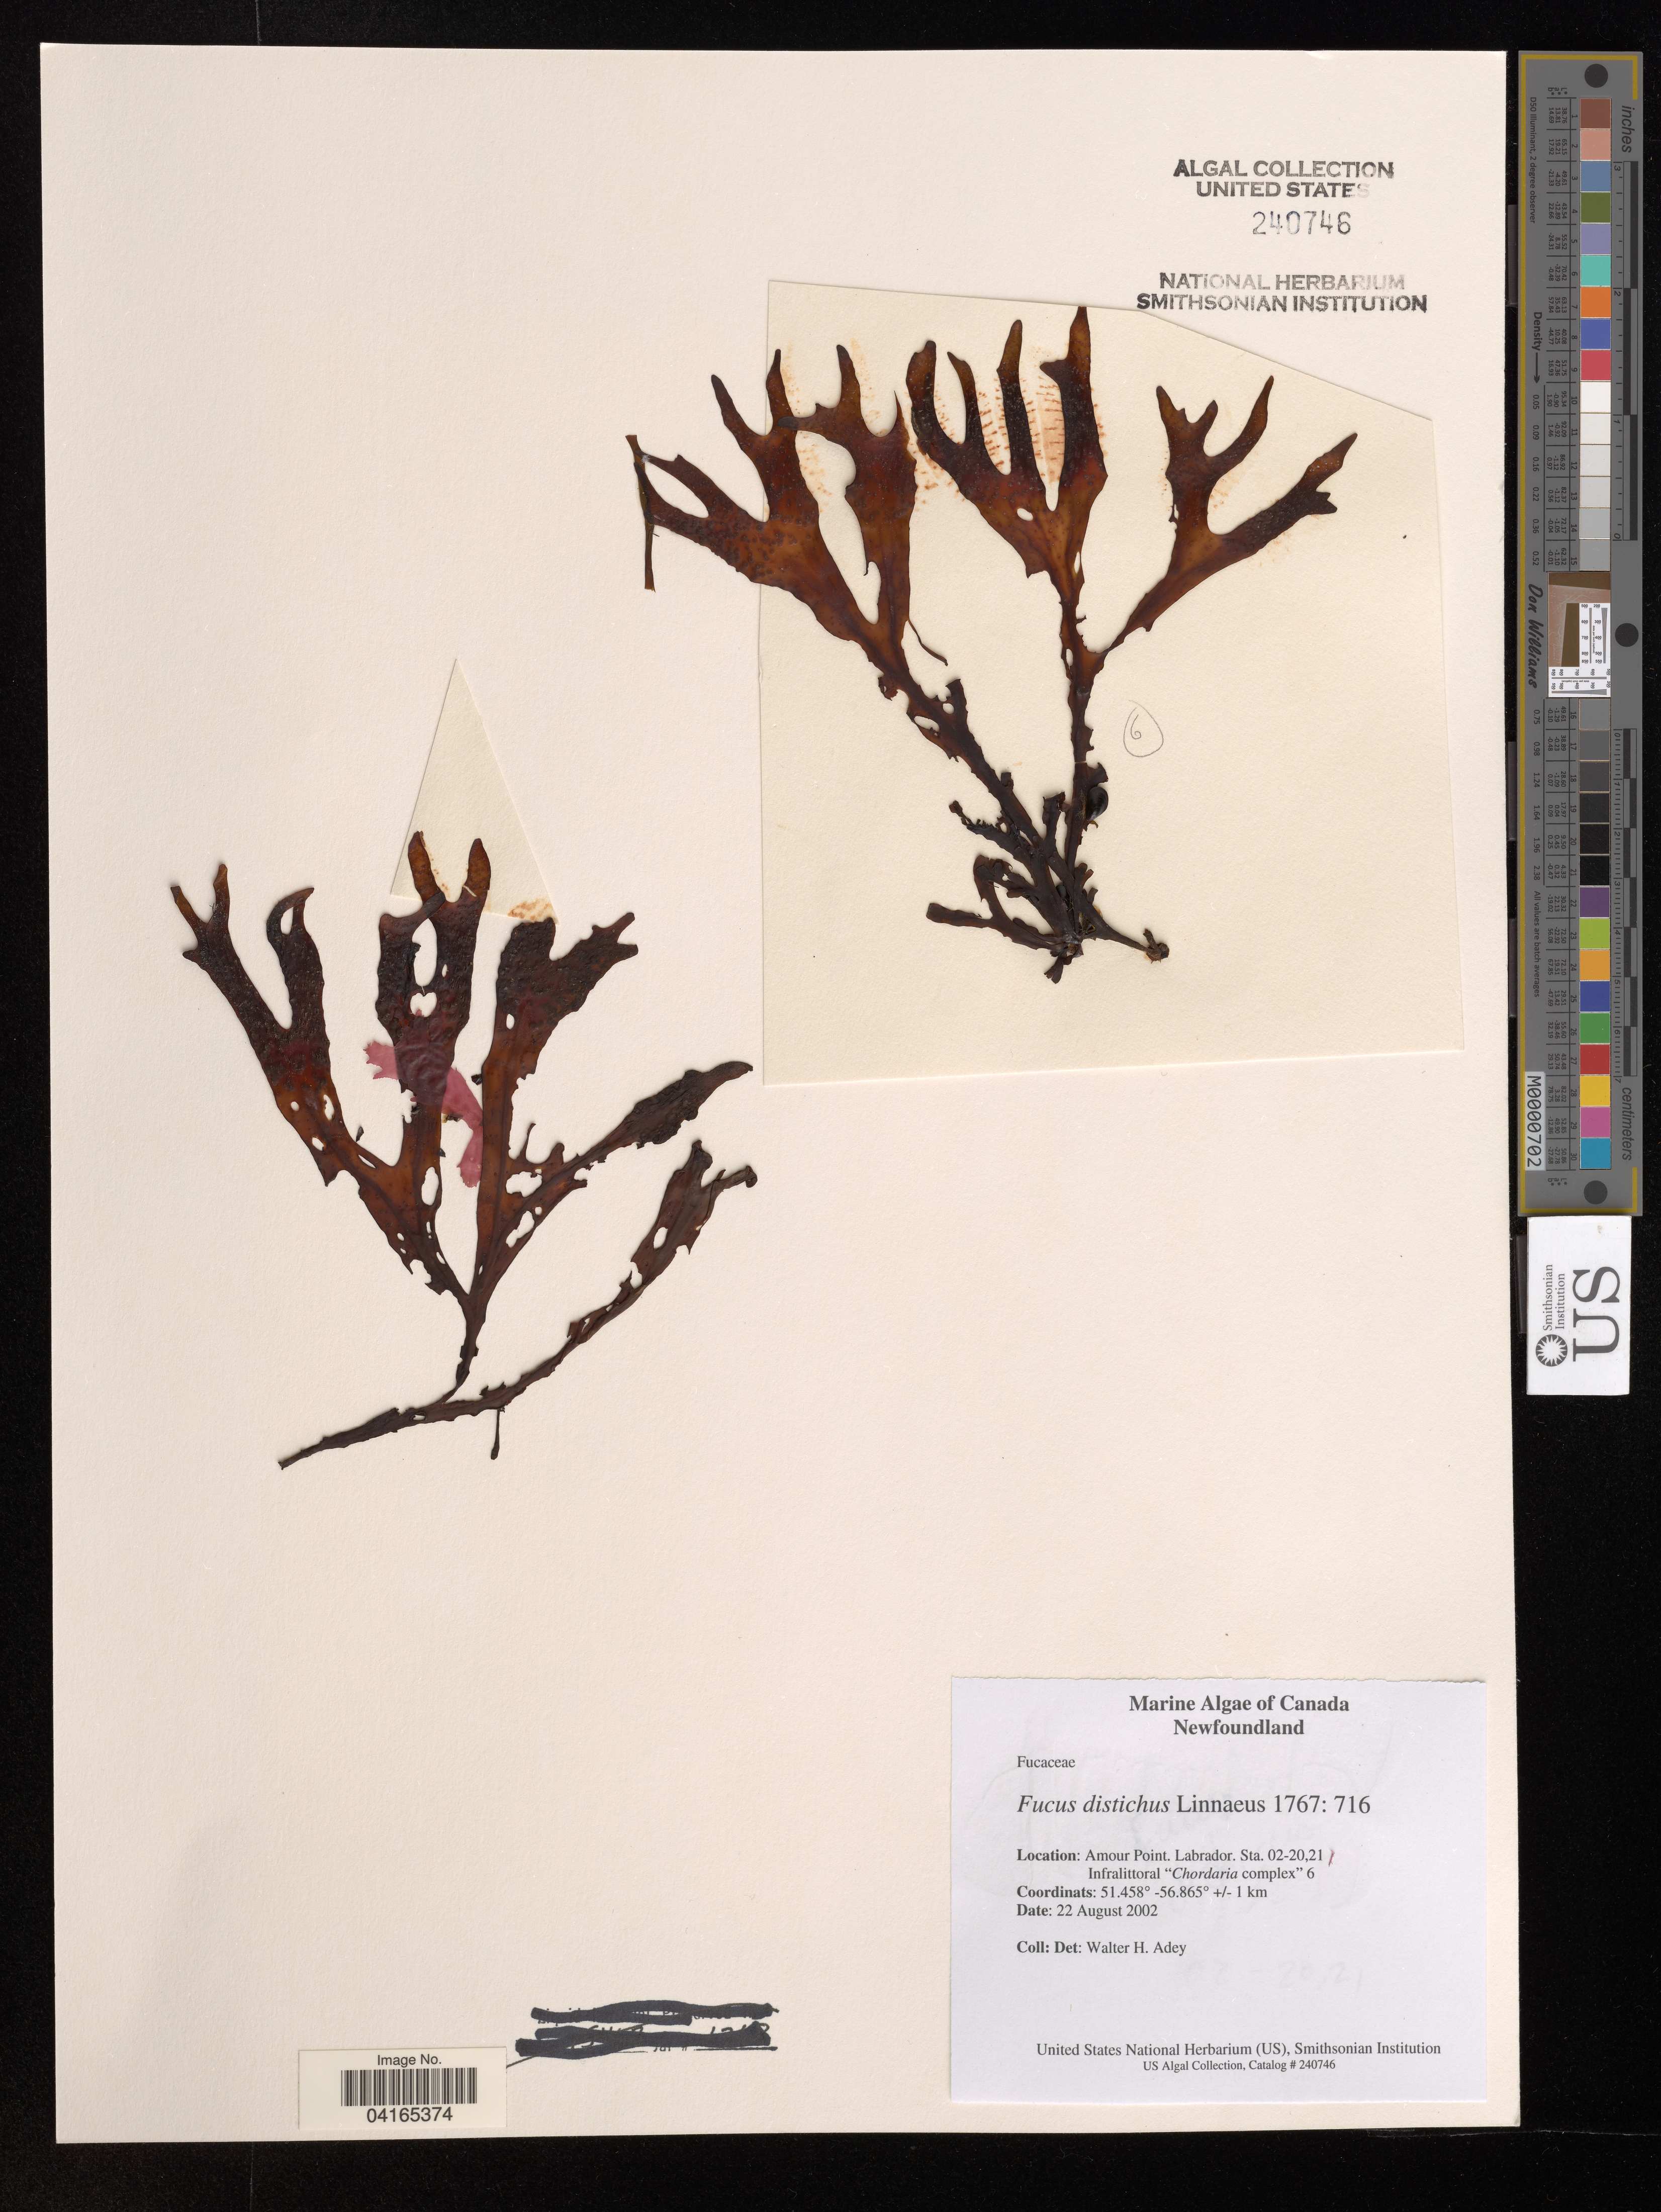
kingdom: Chromista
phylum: Ochrophyta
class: Phaeophyceae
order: Fucales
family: Fucaceae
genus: Fucus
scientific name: Fucus distichus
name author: L.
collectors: W. H. Adey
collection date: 2002-08-22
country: Canada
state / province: Newfoundland and Labrador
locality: Labrador, Armour Point. Sta. 02-20,21. Infralittoral "Chordaria complex" 6.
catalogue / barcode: US 240746